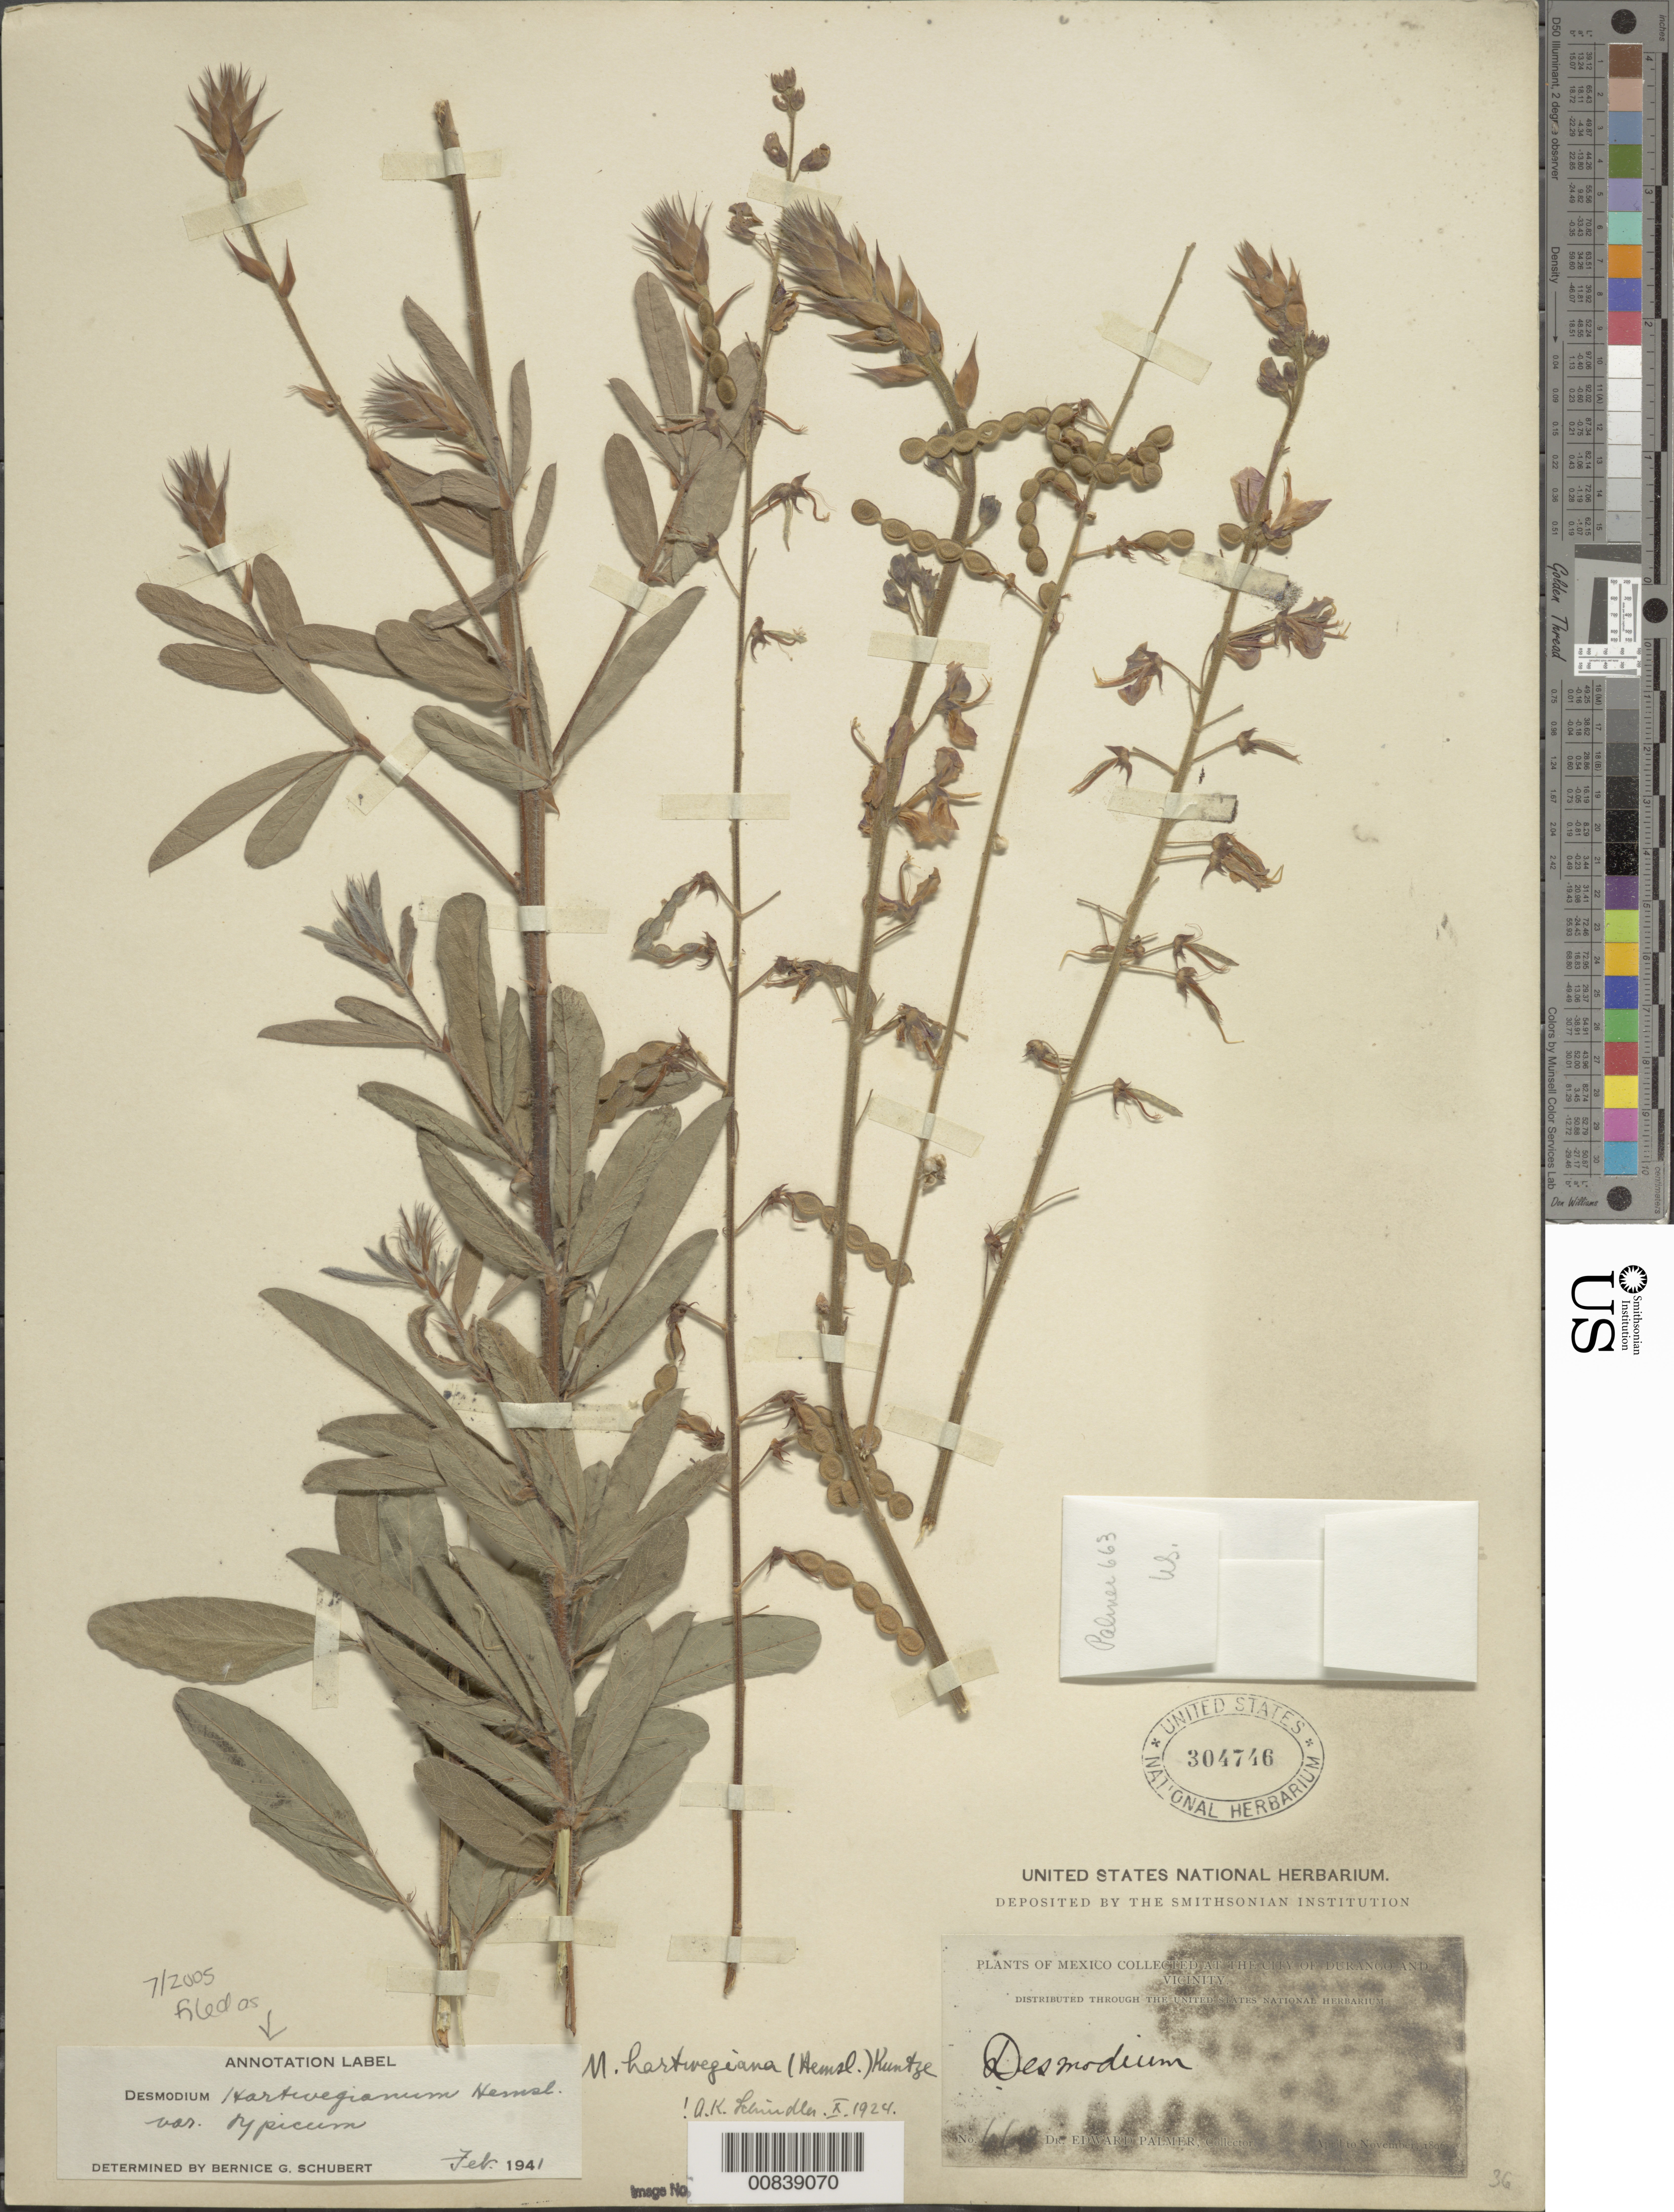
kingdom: Plantae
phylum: Tracheophyta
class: Magnoliopsida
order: Fabales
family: Fabaceae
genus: Desmodium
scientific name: Desmodium hartwegianum var. hartwegianum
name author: Hemsl.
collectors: E. Palmer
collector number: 66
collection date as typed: Apr 1896 to -- Nov 1896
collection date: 1896-04/1896-11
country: Mexico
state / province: Durango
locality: City of Durango and vicinity.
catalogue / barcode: US 304746